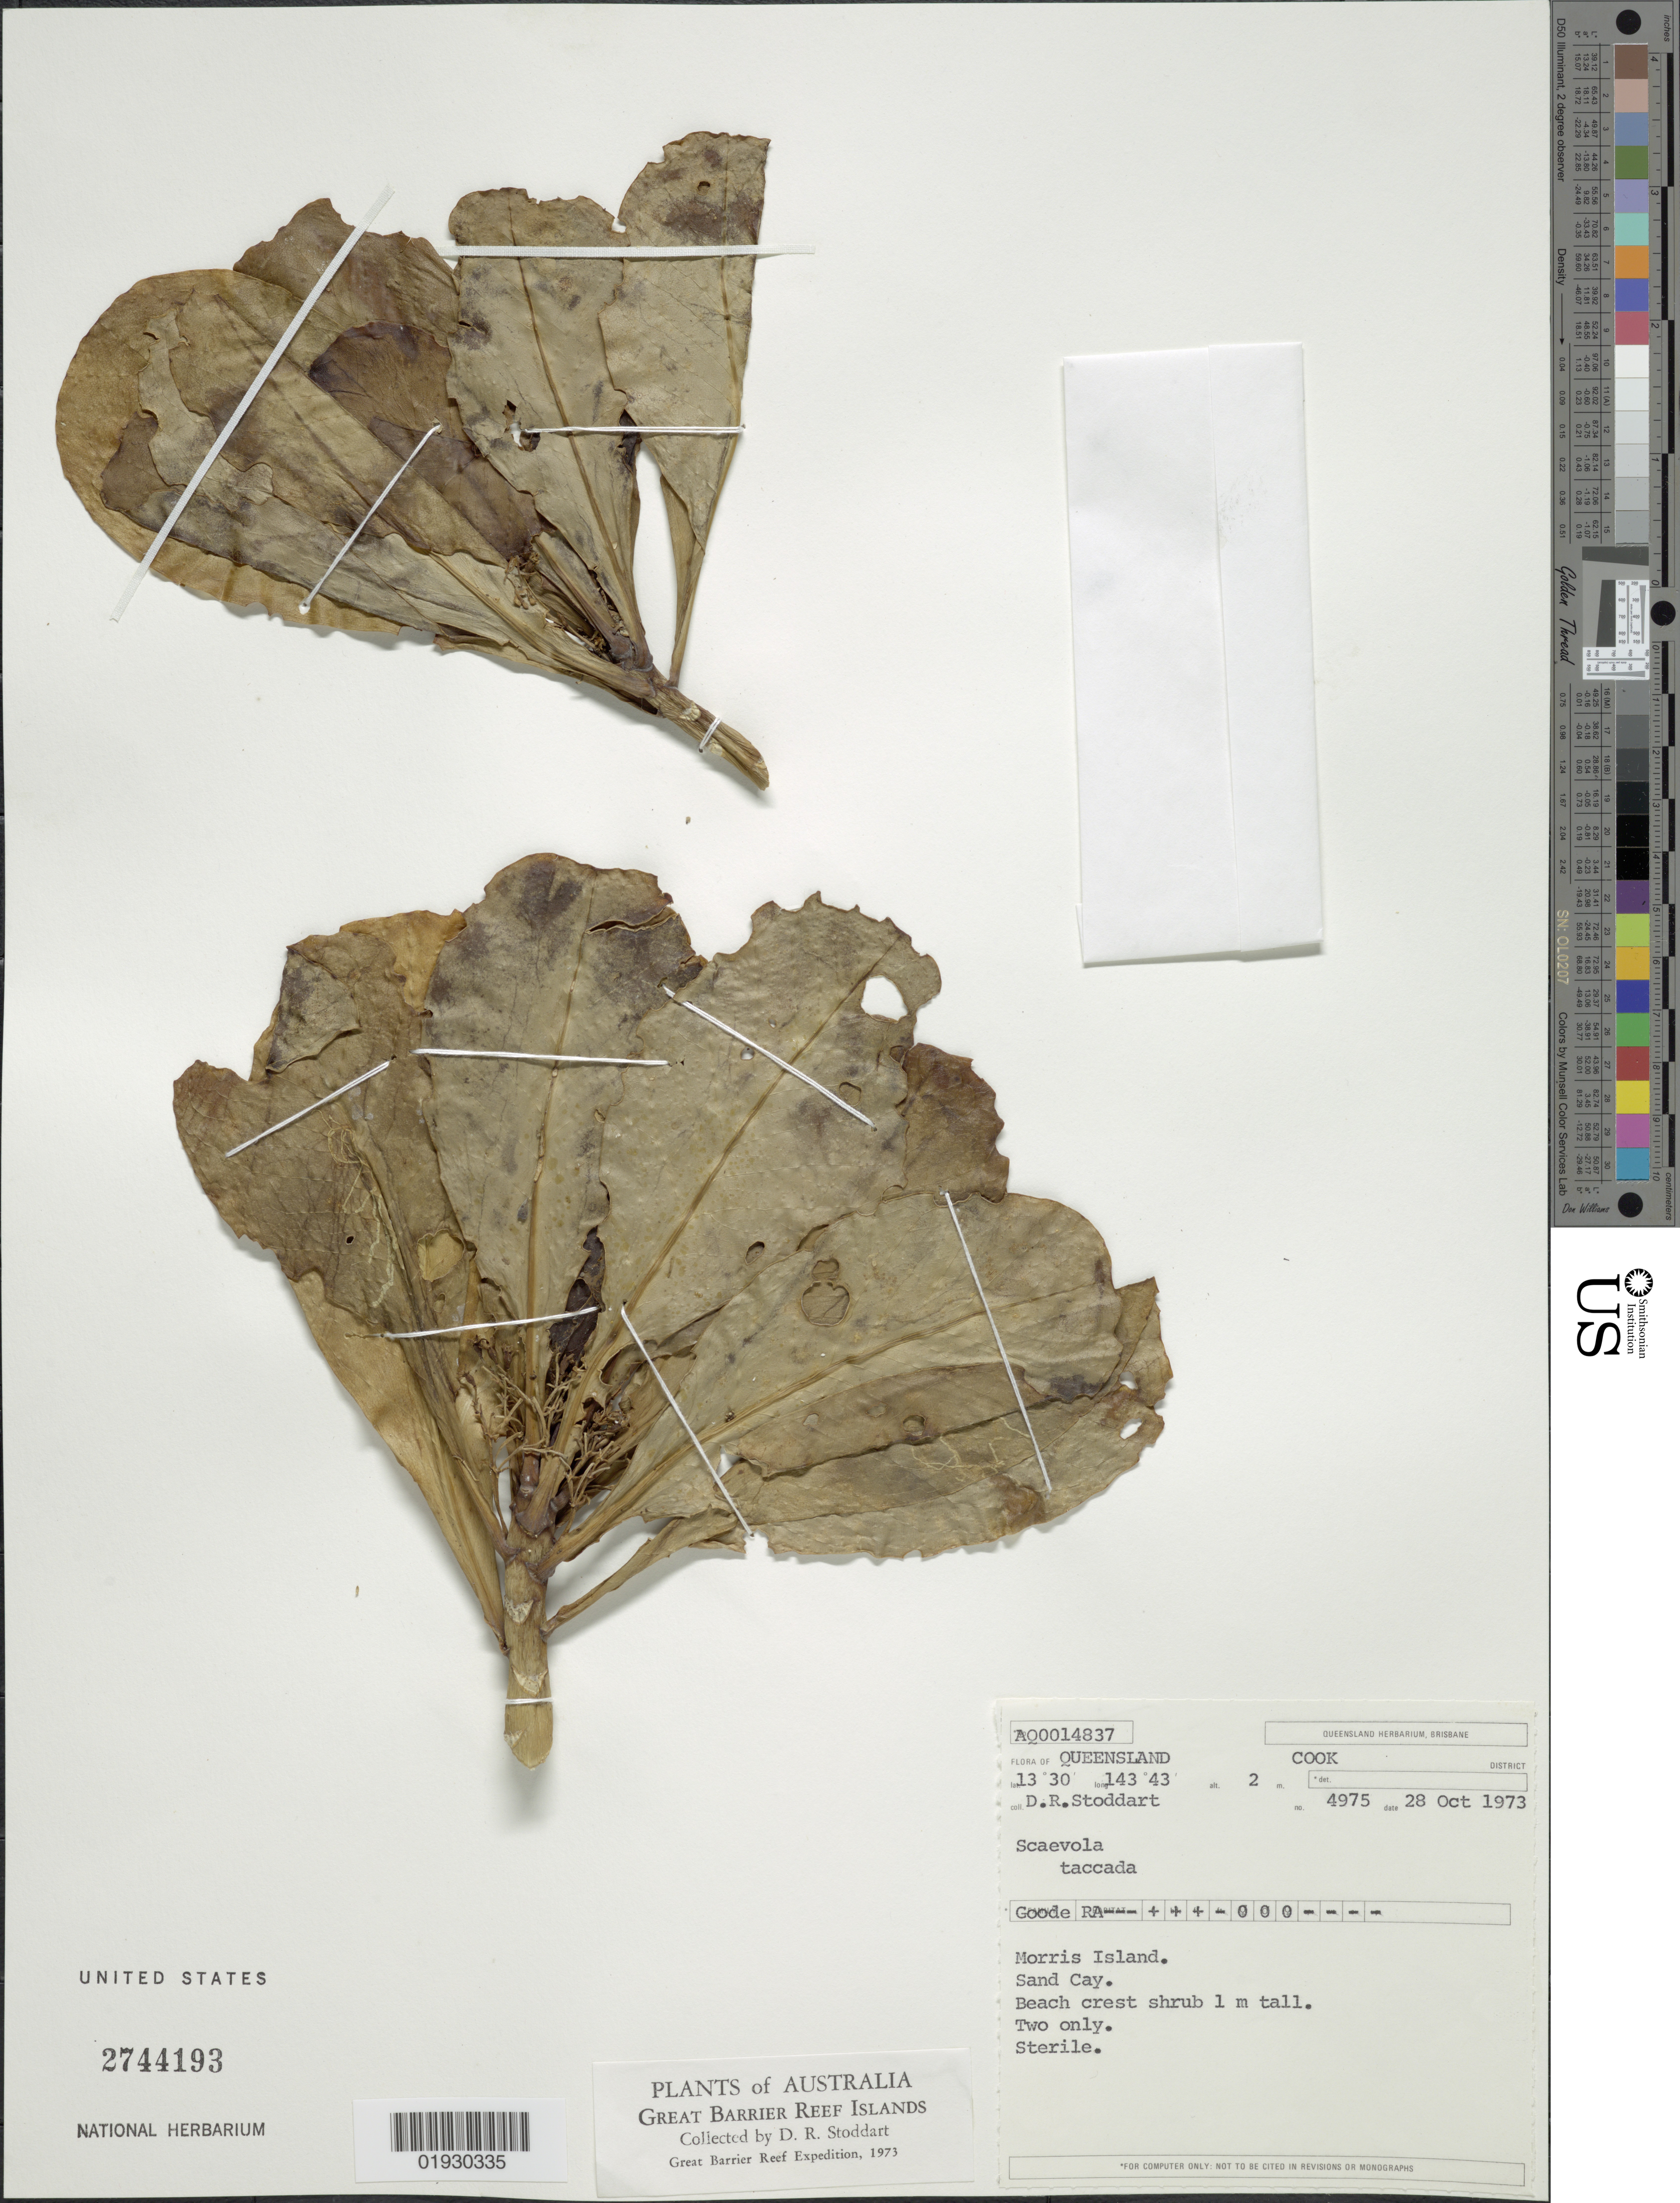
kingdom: Plantae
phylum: Tracheophyta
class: Magnoliopsida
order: Asterales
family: Goodeniaceae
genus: Scaevola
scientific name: Scaevola taccada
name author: (Gaertn.) Roxb.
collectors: D. R. Stoddart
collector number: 4975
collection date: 1973-10-28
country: Australia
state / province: Queensland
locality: Cook District. Morris Island. Sand cay.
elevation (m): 2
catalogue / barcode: US 2744193